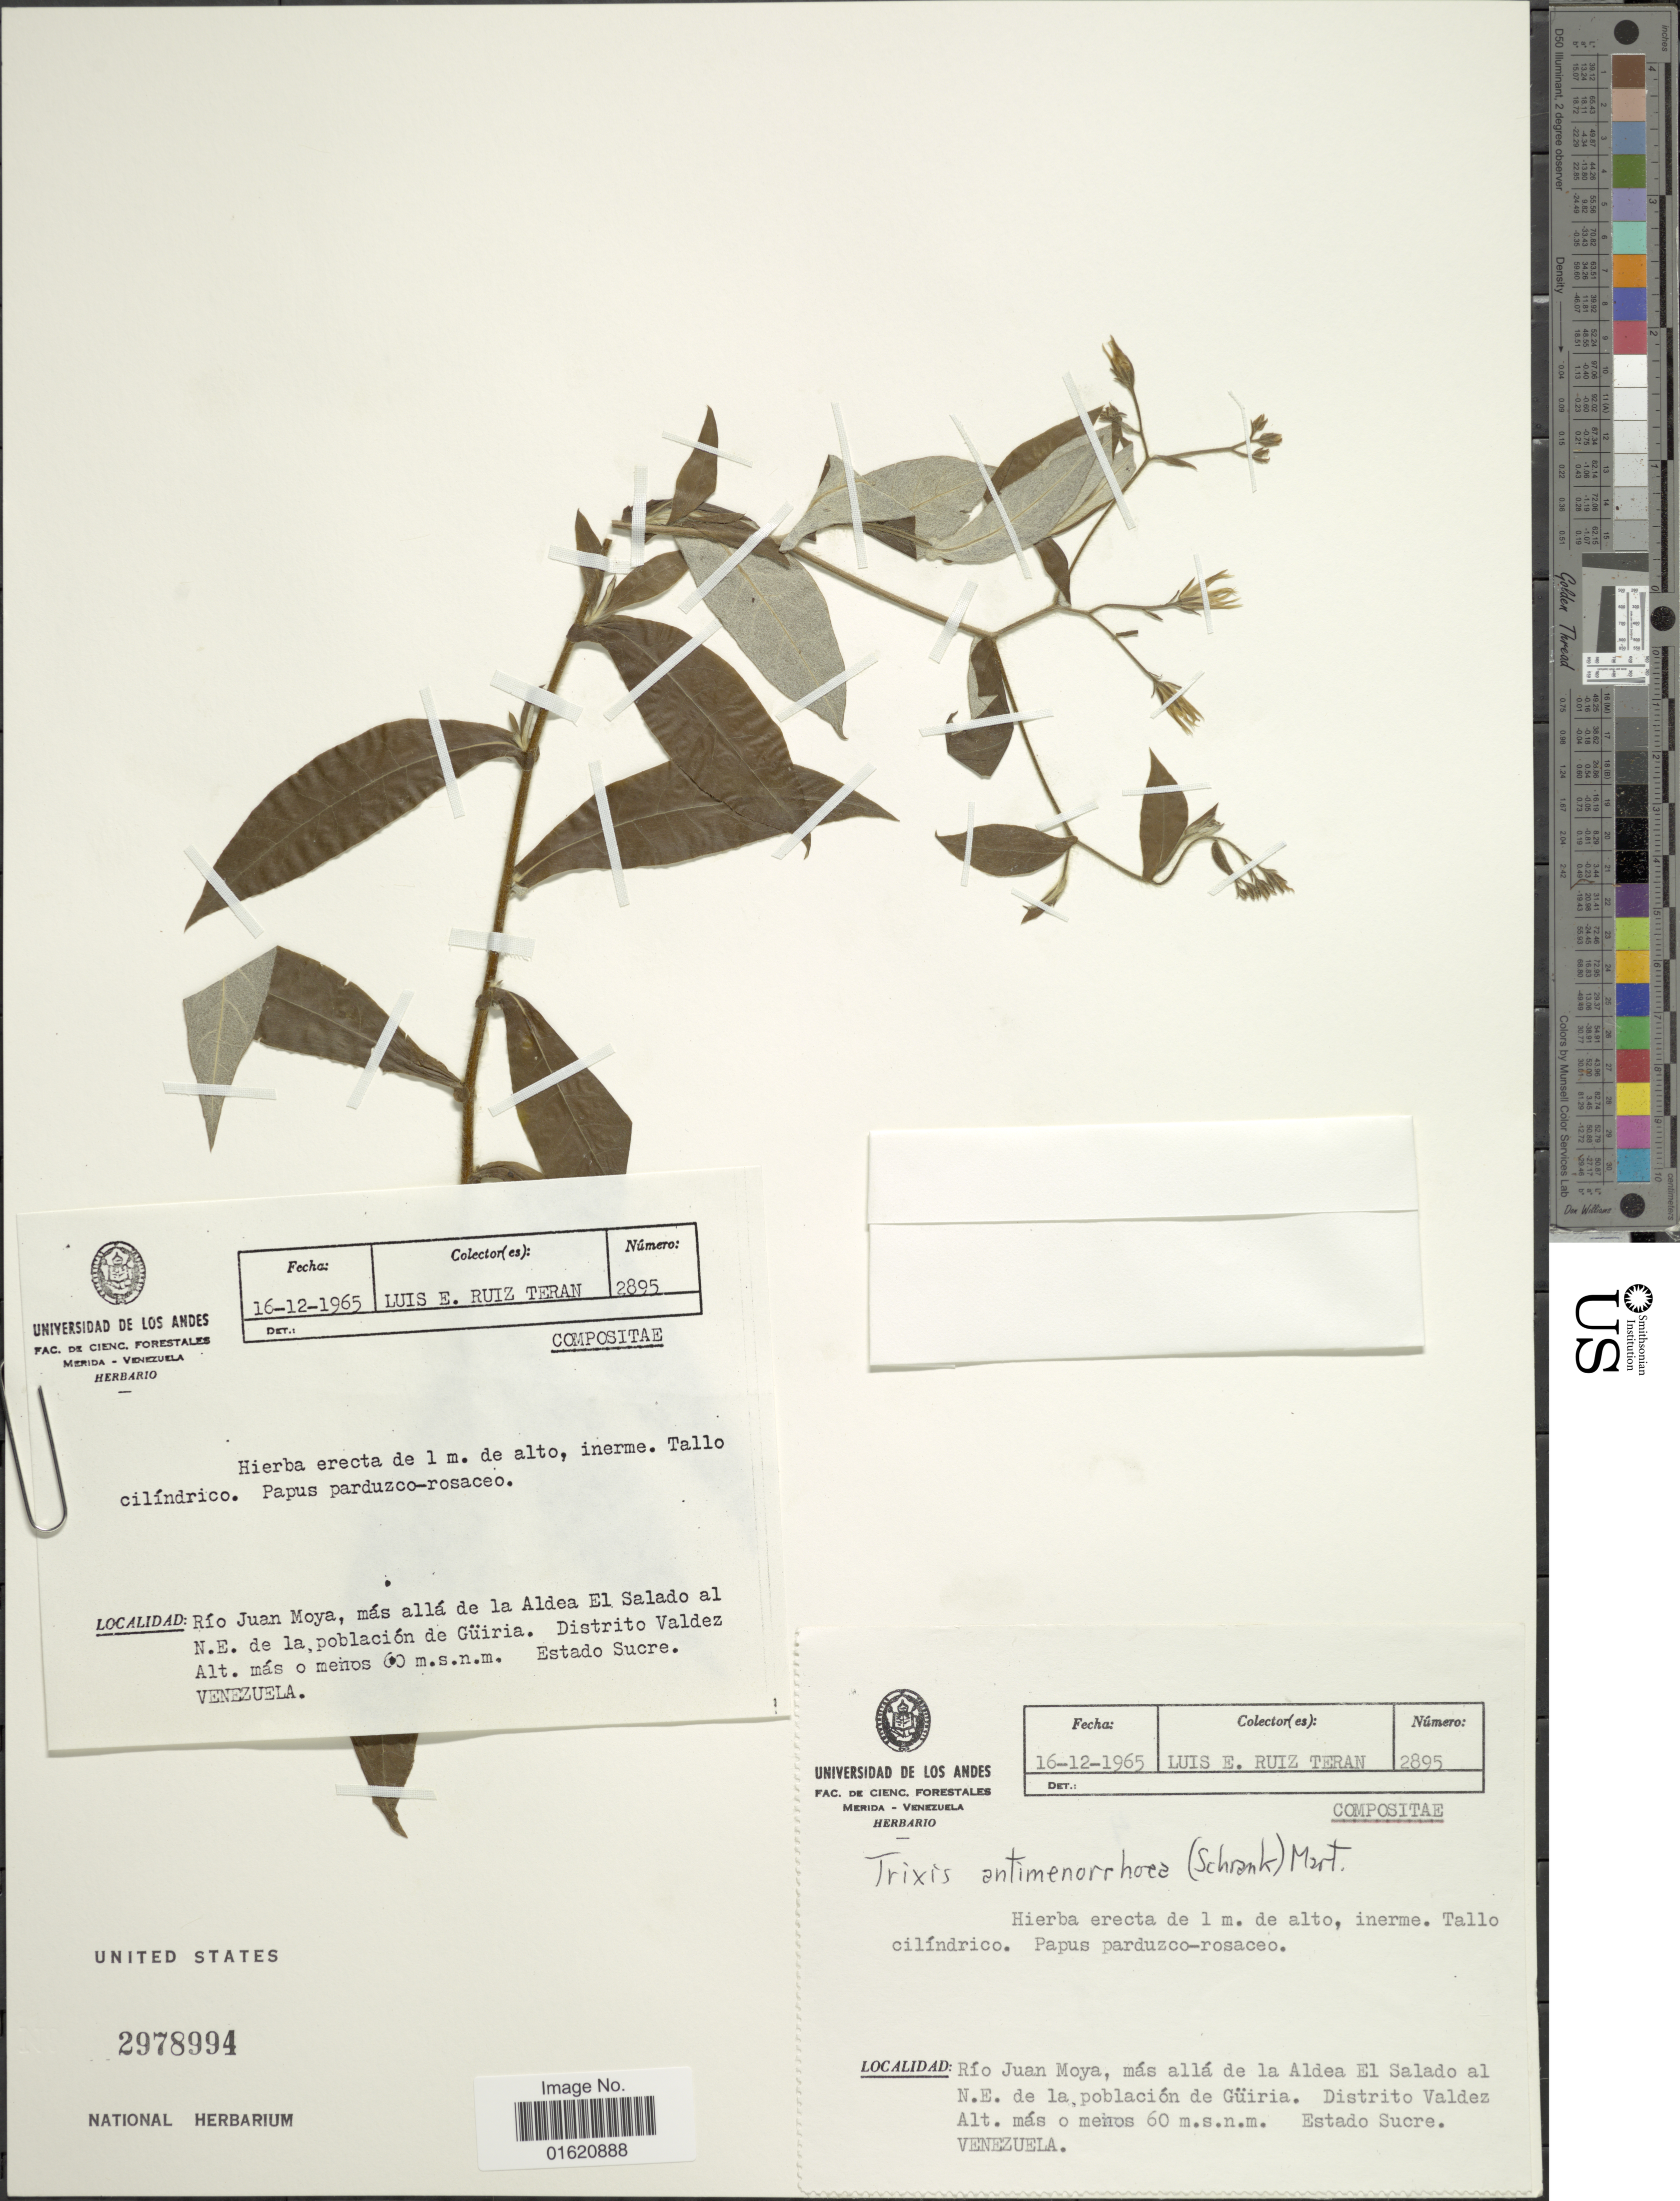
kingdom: Plantae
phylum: Tracheophyta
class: Magnoliopsida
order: Asterales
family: Asteraceae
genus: Trixis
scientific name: Trixis antimenorrhoea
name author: (Schrank) Mart. ex Kuntze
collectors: L. E. Ruíz-Terán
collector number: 2895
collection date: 1965-12-16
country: Venezuela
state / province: Sucre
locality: Río Juan Moya, más allá de la Aldea El Salado al N.E. de la población de Güiria, Distrito Valdez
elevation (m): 60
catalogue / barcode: US 2978994